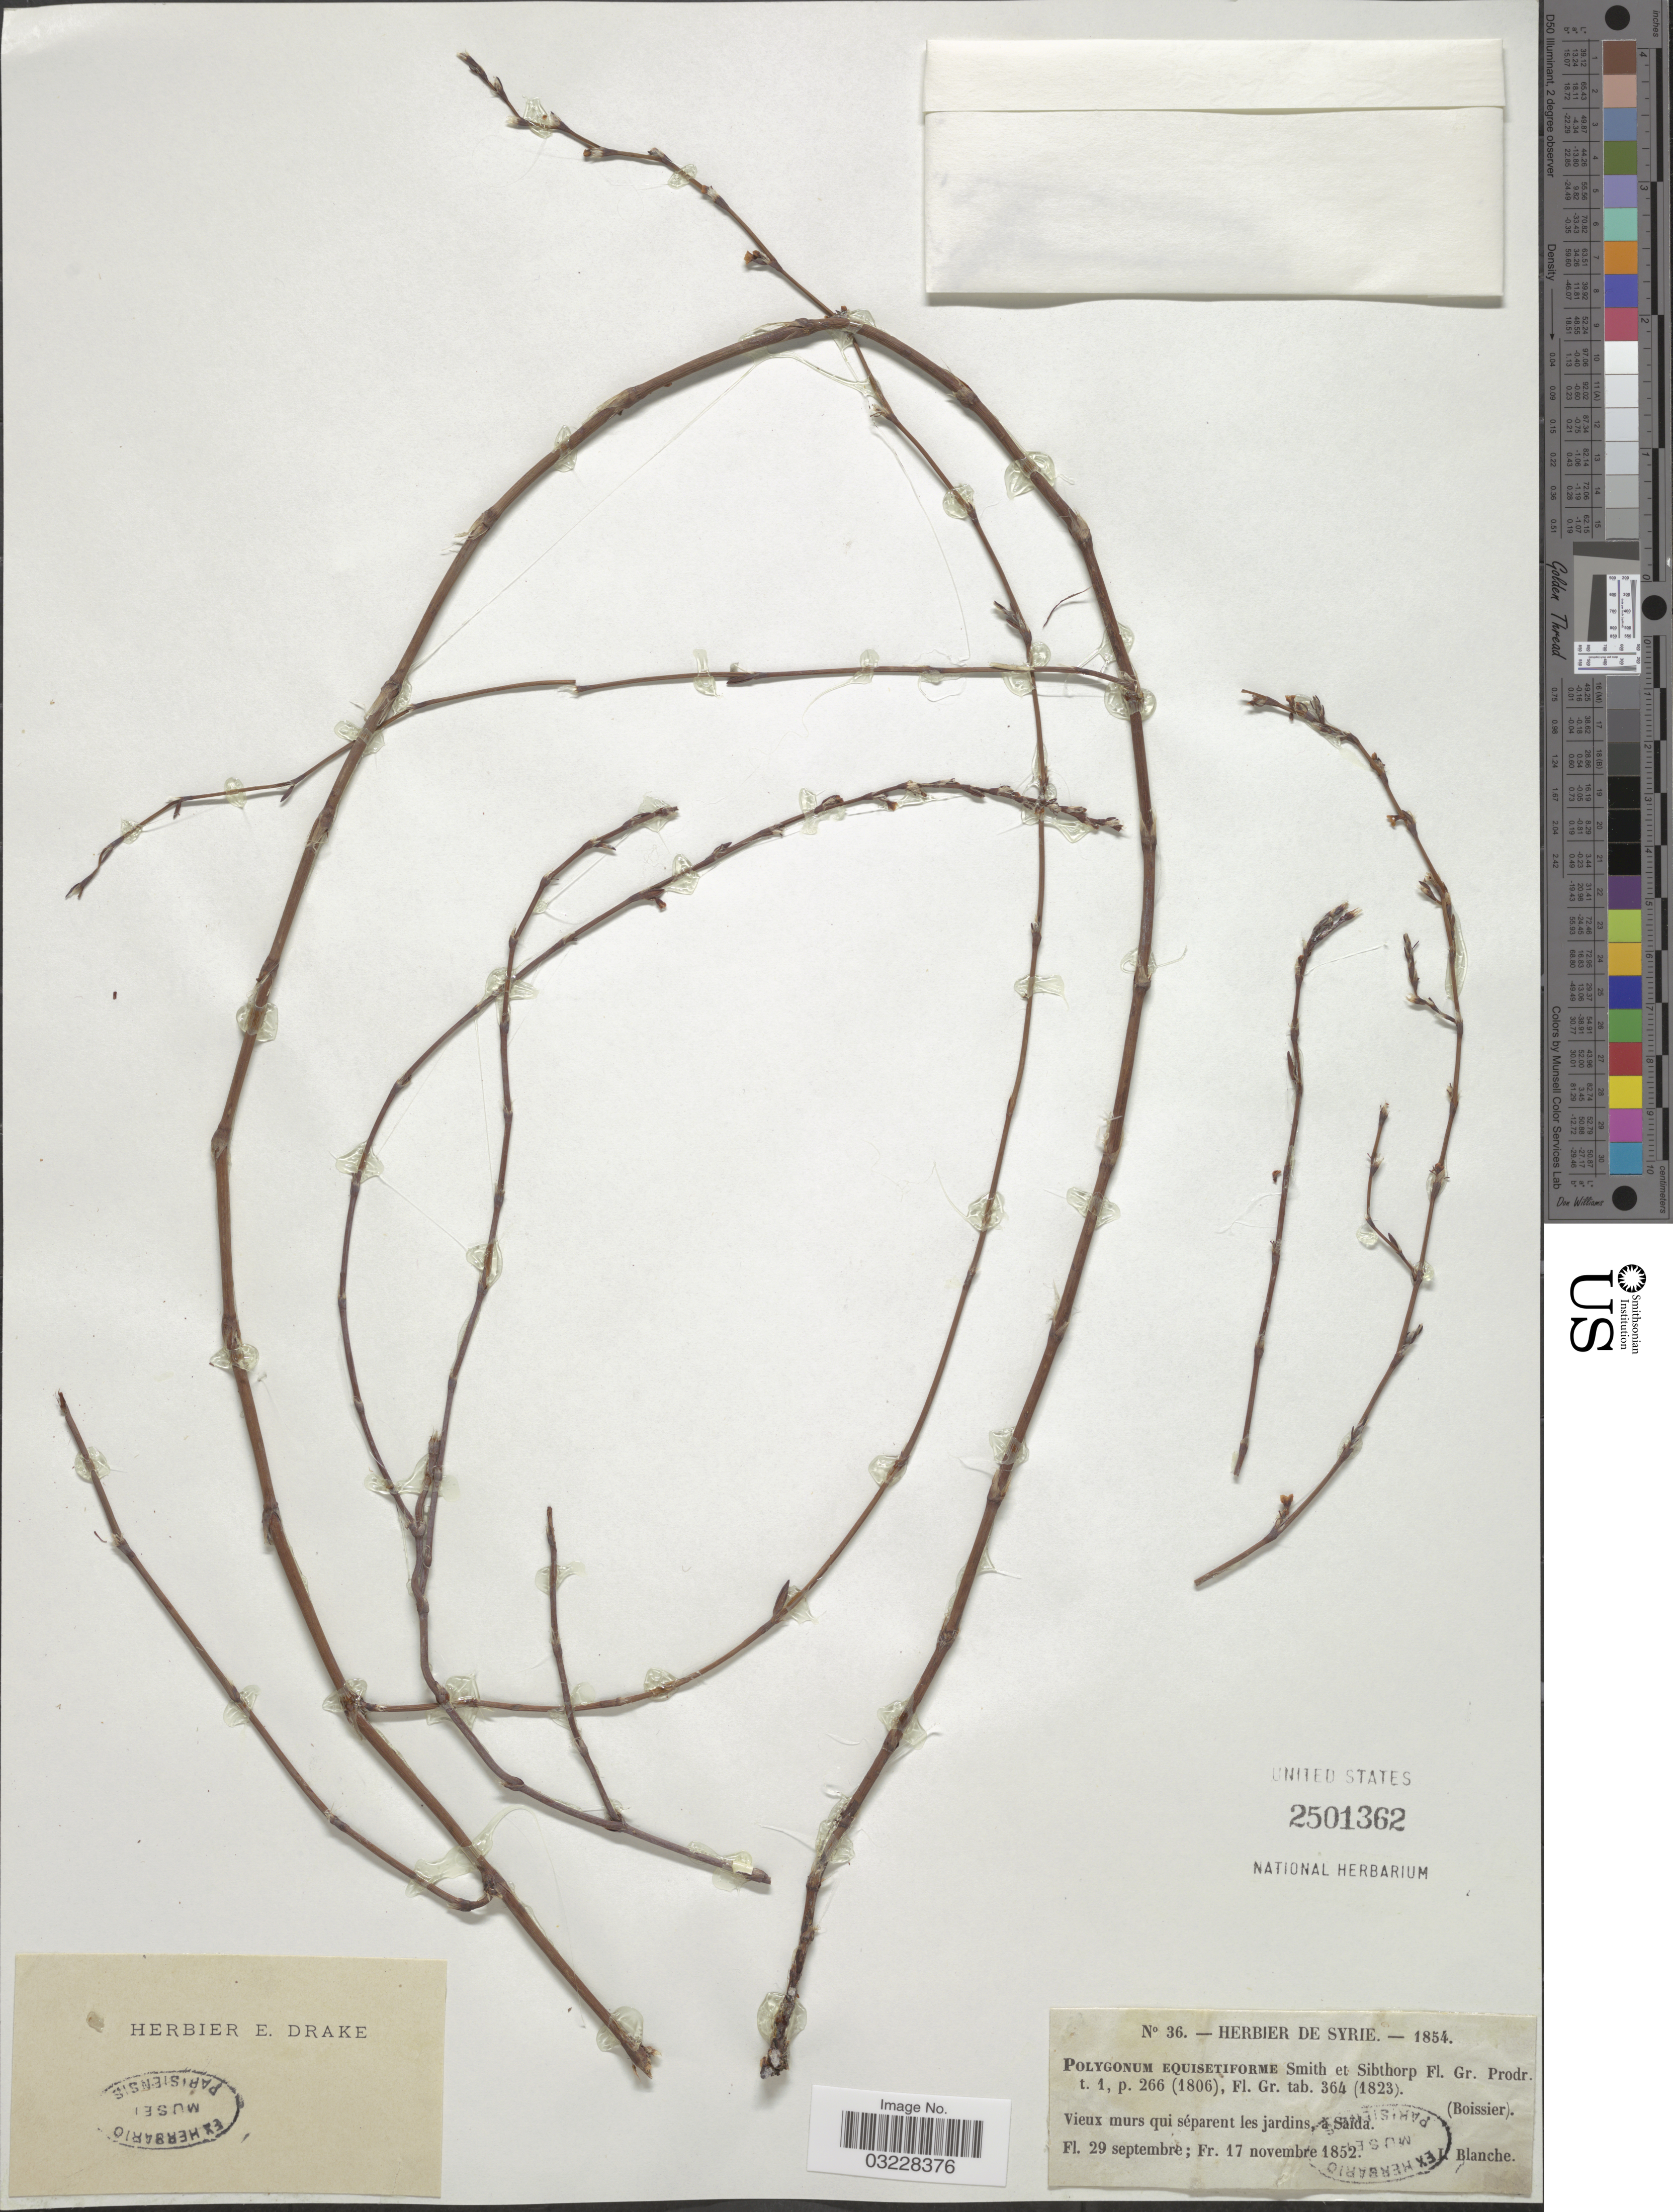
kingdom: Plantae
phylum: Tracheophyta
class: Magnoliopsida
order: Caryophyllales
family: Polygonaceae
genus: Polygonum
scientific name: Polygonum equisetiforme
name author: Sm.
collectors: I. Blanche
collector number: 36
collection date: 1852-09-29/1852-11-17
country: Lebanon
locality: Vieux murs qui séparent les jardins, à Saïda.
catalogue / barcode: US 2501362